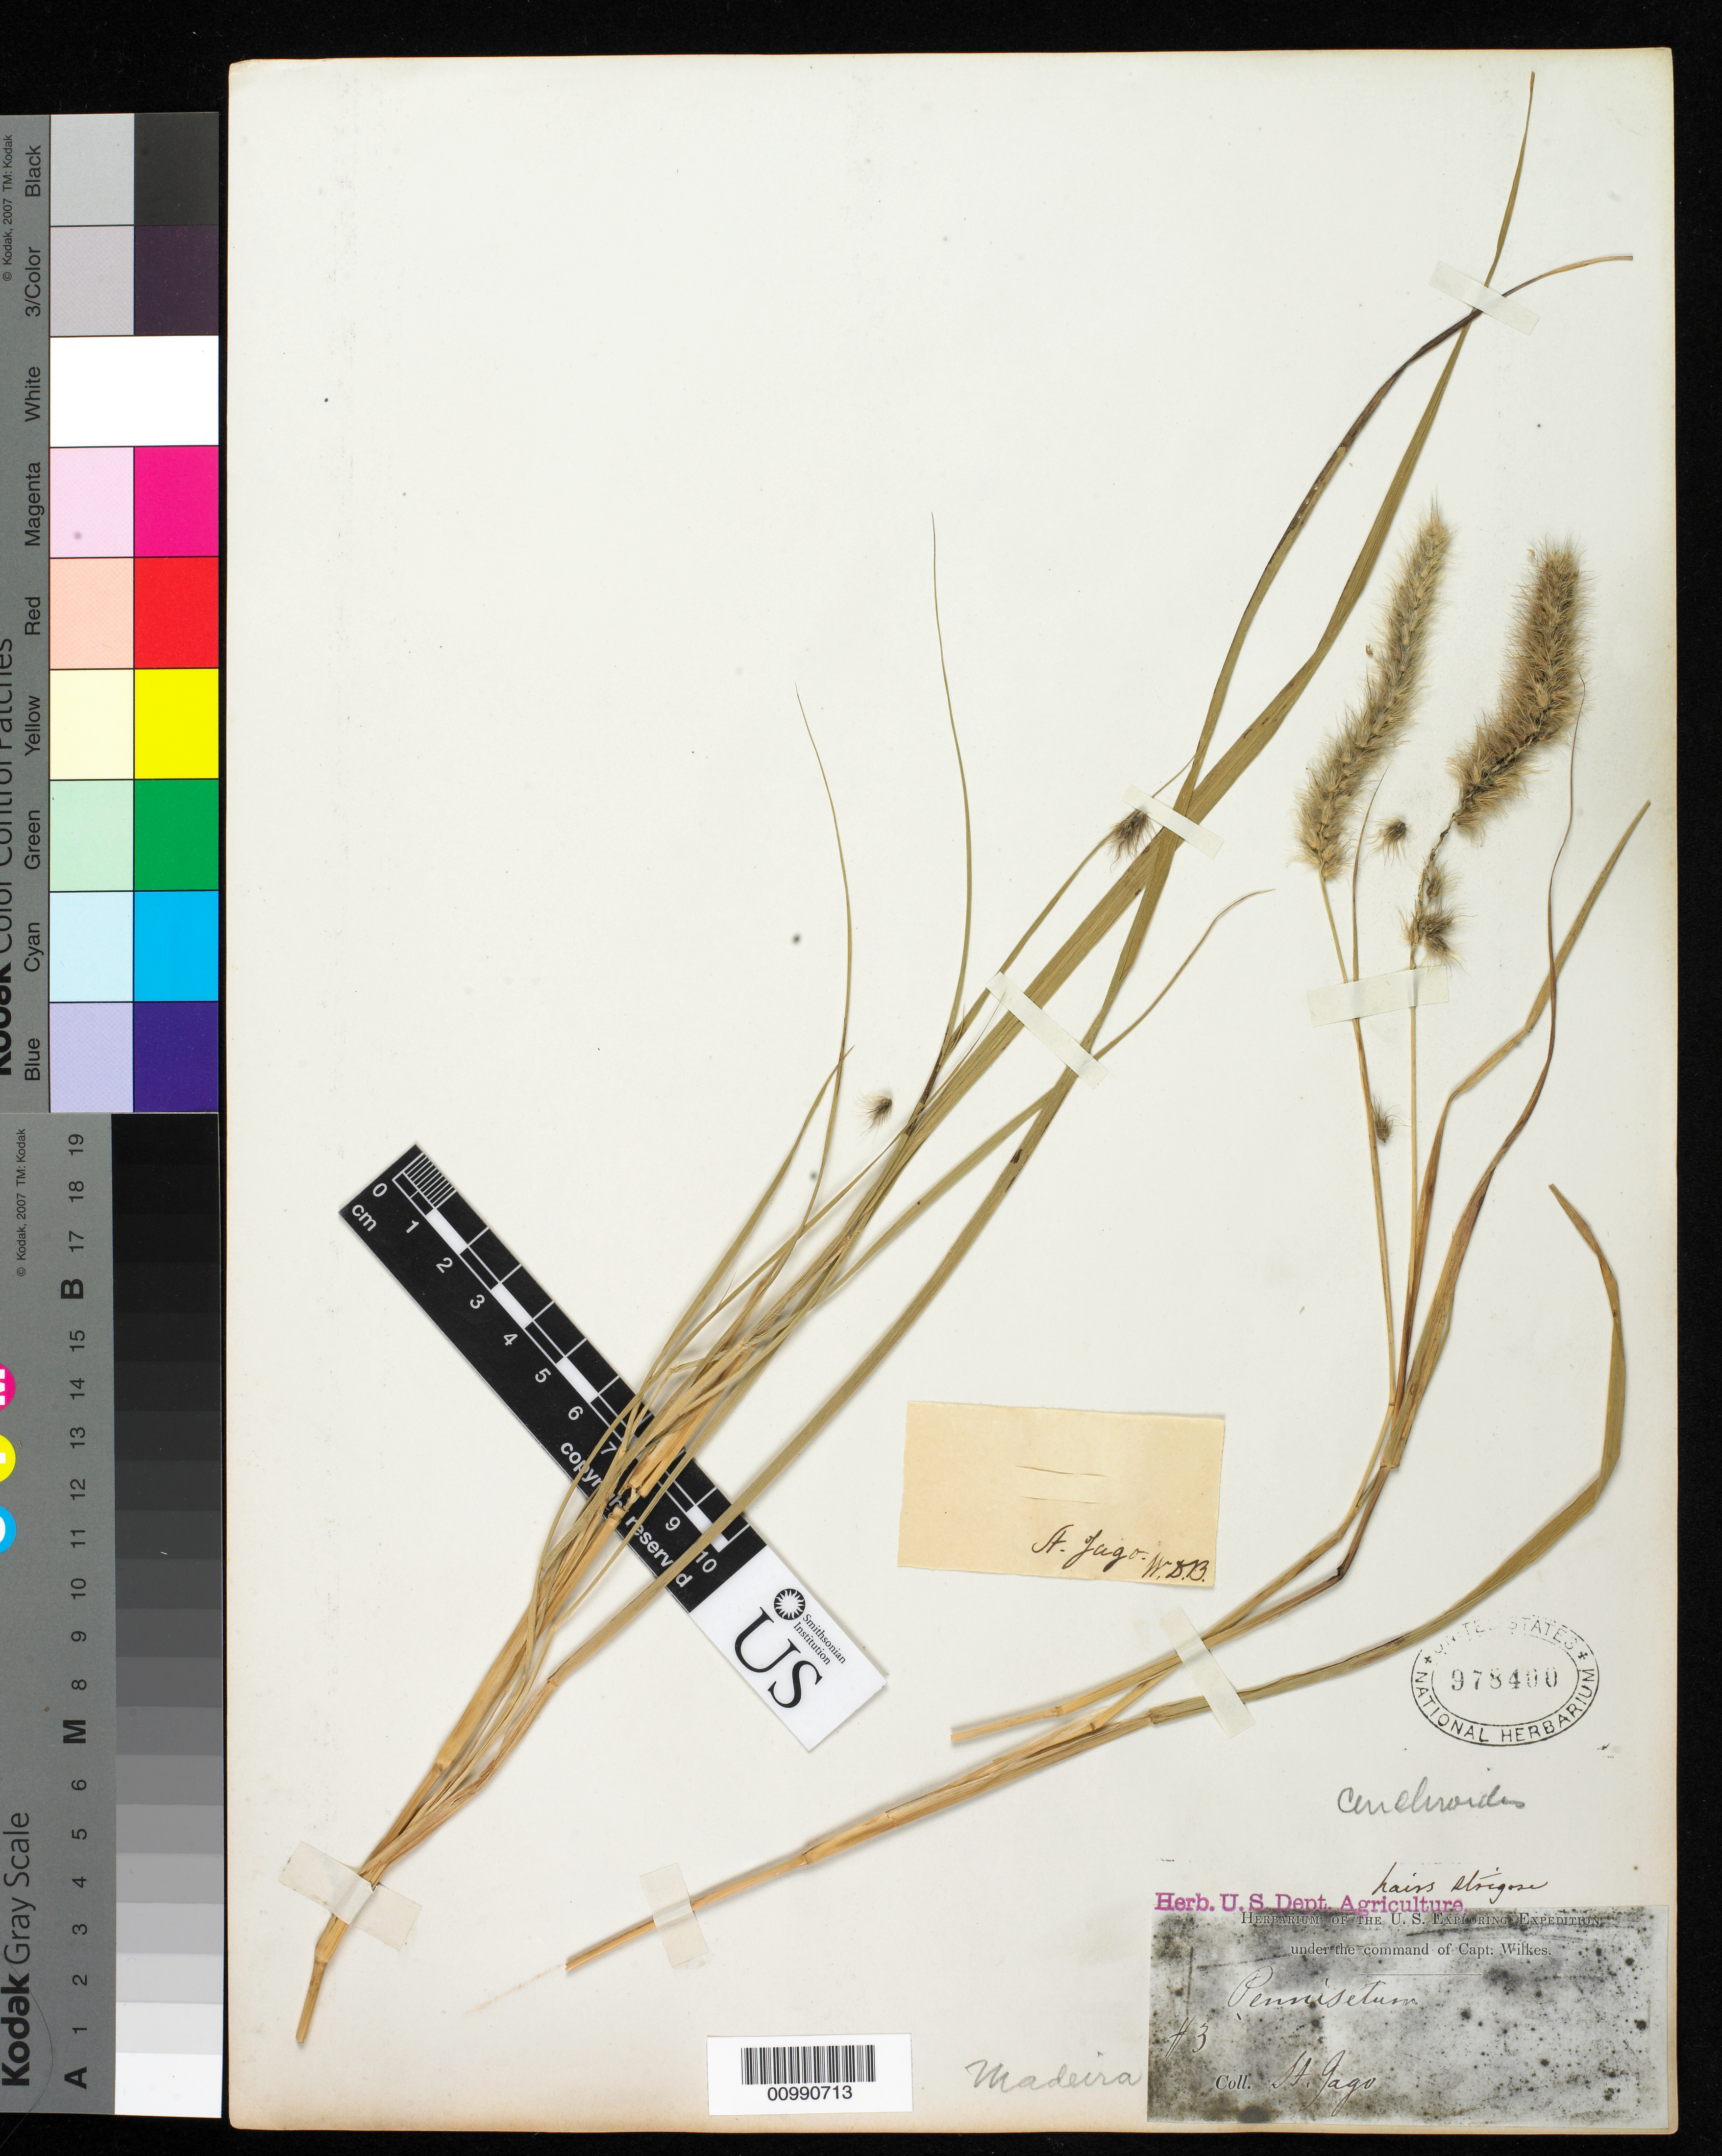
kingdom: Plantae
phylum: Tracheophyta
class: Liliopsida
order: Poales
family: Poaceae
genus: Cenchrus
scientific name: Cenchrus ciliaris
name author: L.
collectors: Wilkes Explor. Exped.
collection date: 1838/1842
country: Portugal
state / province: Madeira (Aut. Reg.)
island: Madeira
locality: Funchal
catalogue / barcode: US 978400